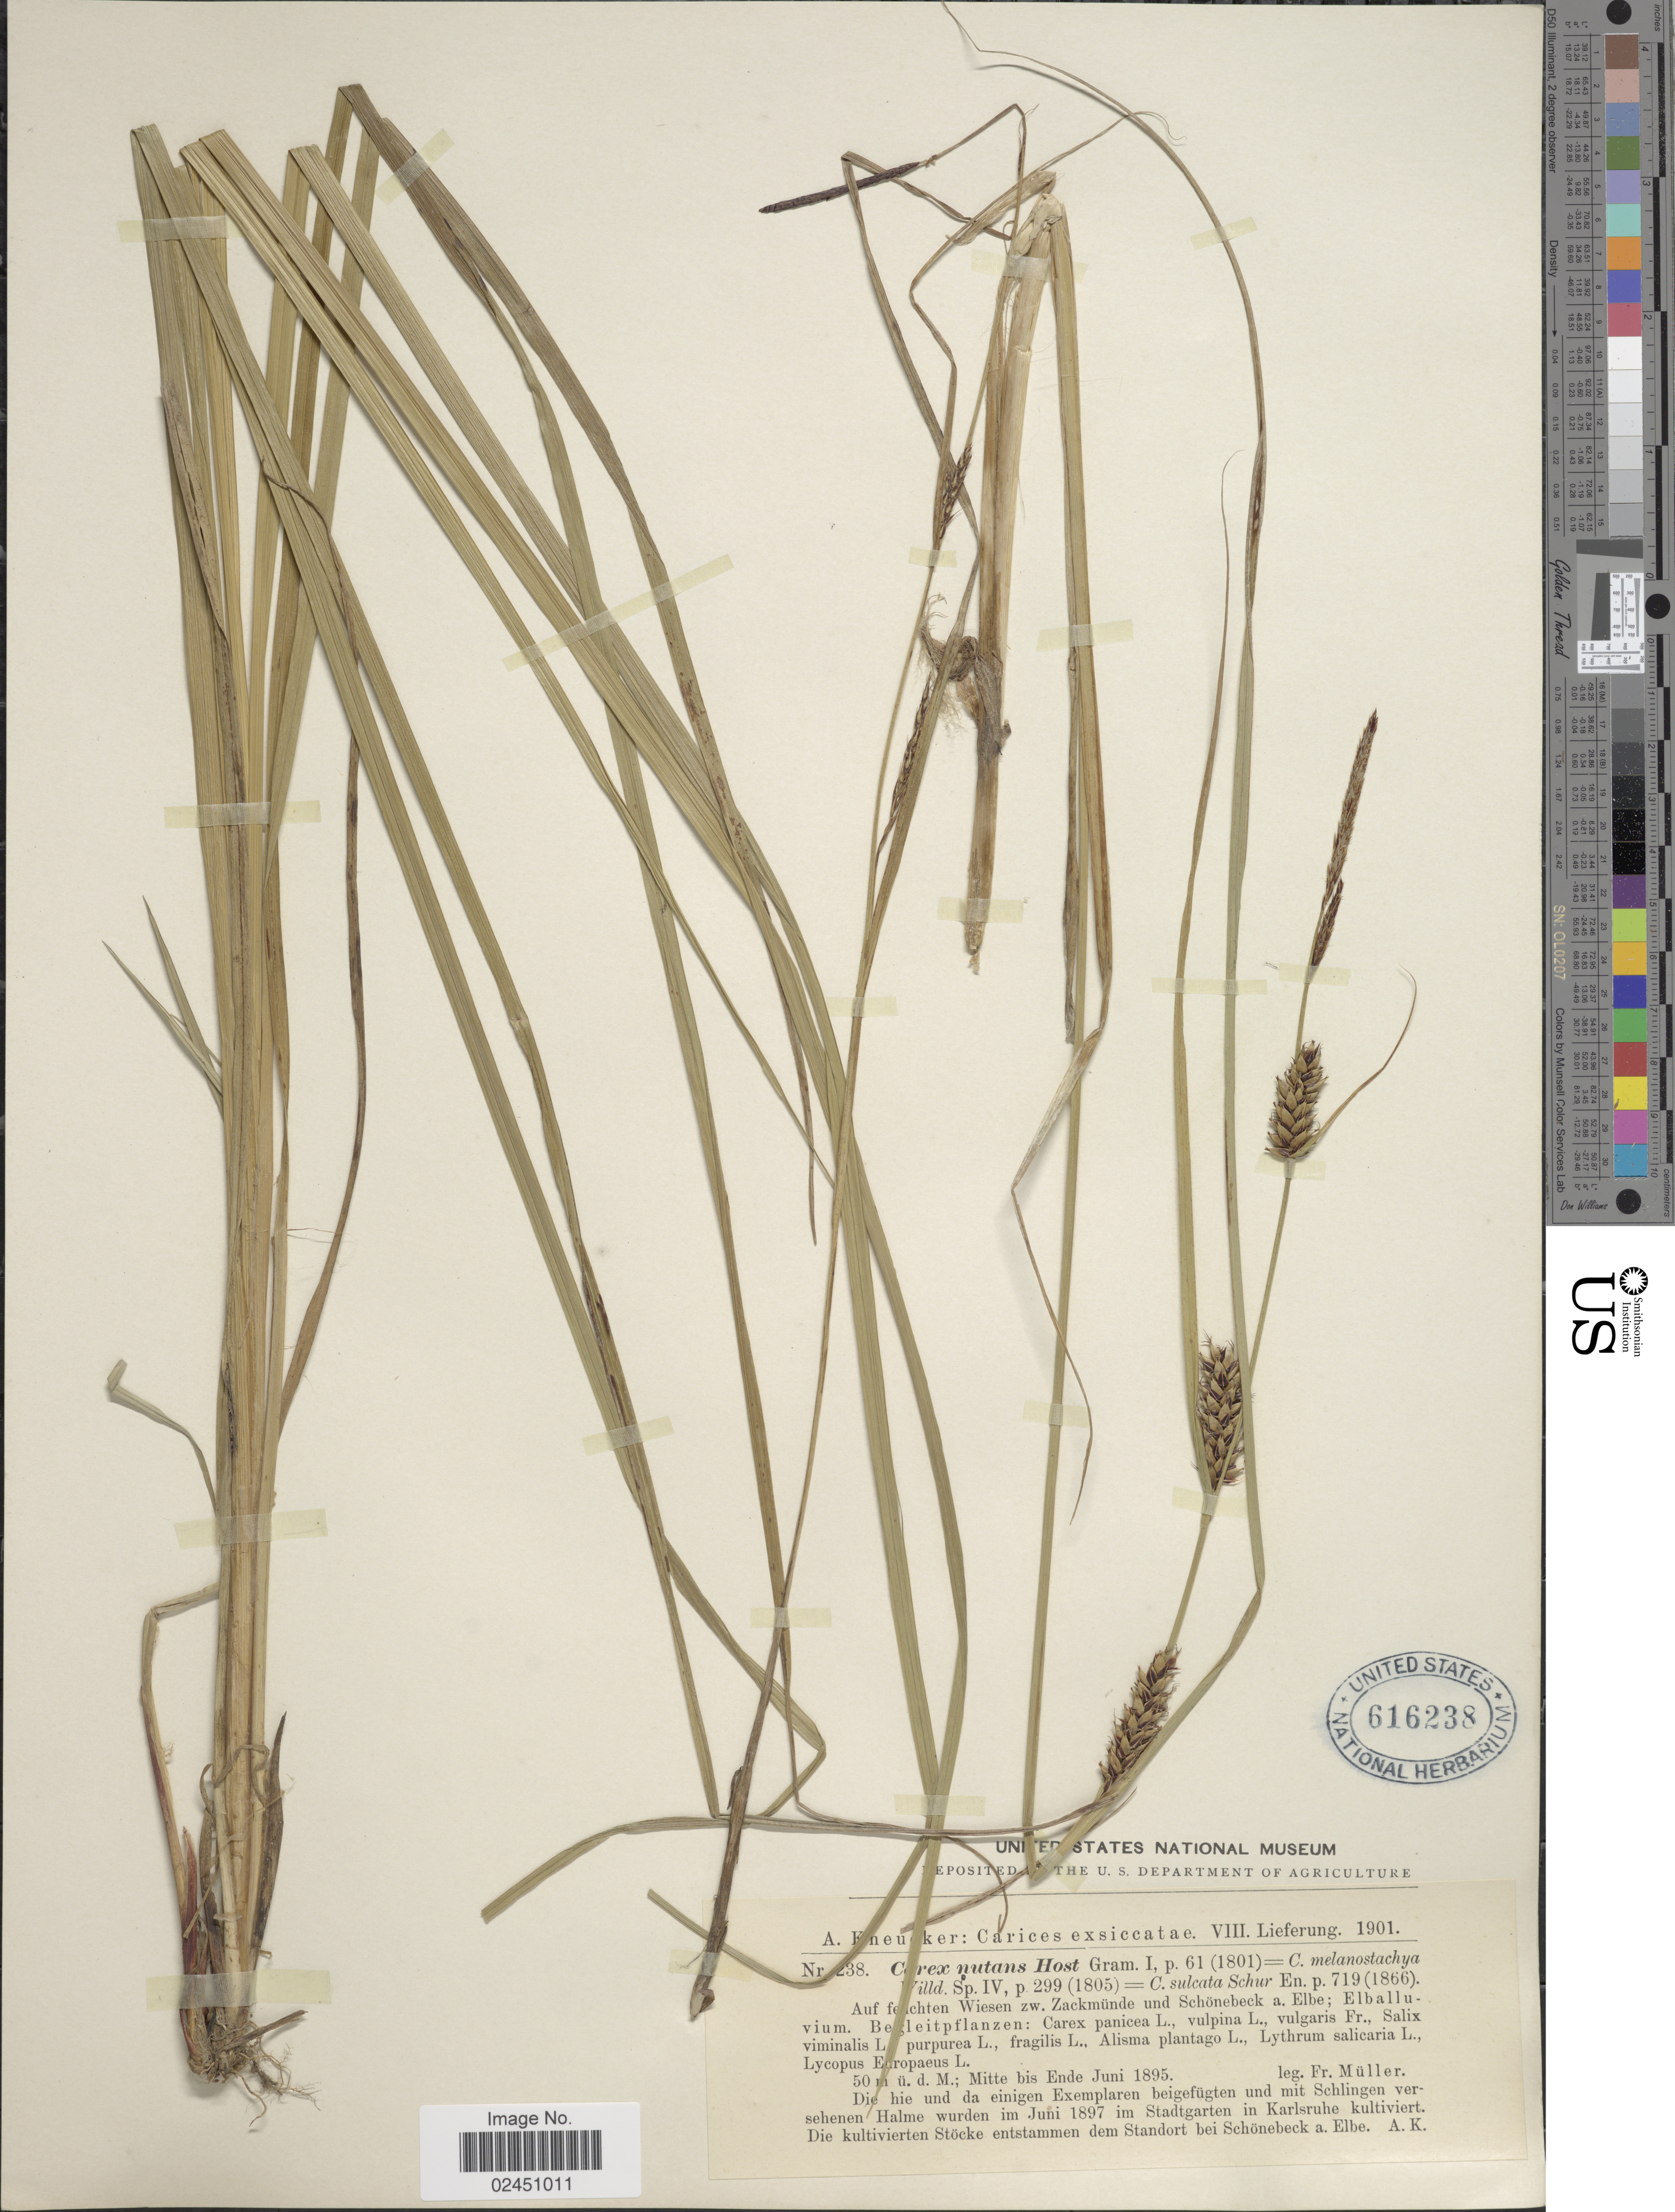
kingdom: Plantae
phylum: Tracheophyta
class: Liliopsida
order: Poales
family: Cyperaceae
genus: Carex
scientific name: Carex melanostachya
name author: M. Bieb. ex Willd.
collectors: F. Müller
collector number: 238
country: Germany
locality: Stadtgarten in Karlsruhe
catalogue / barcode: US 616238